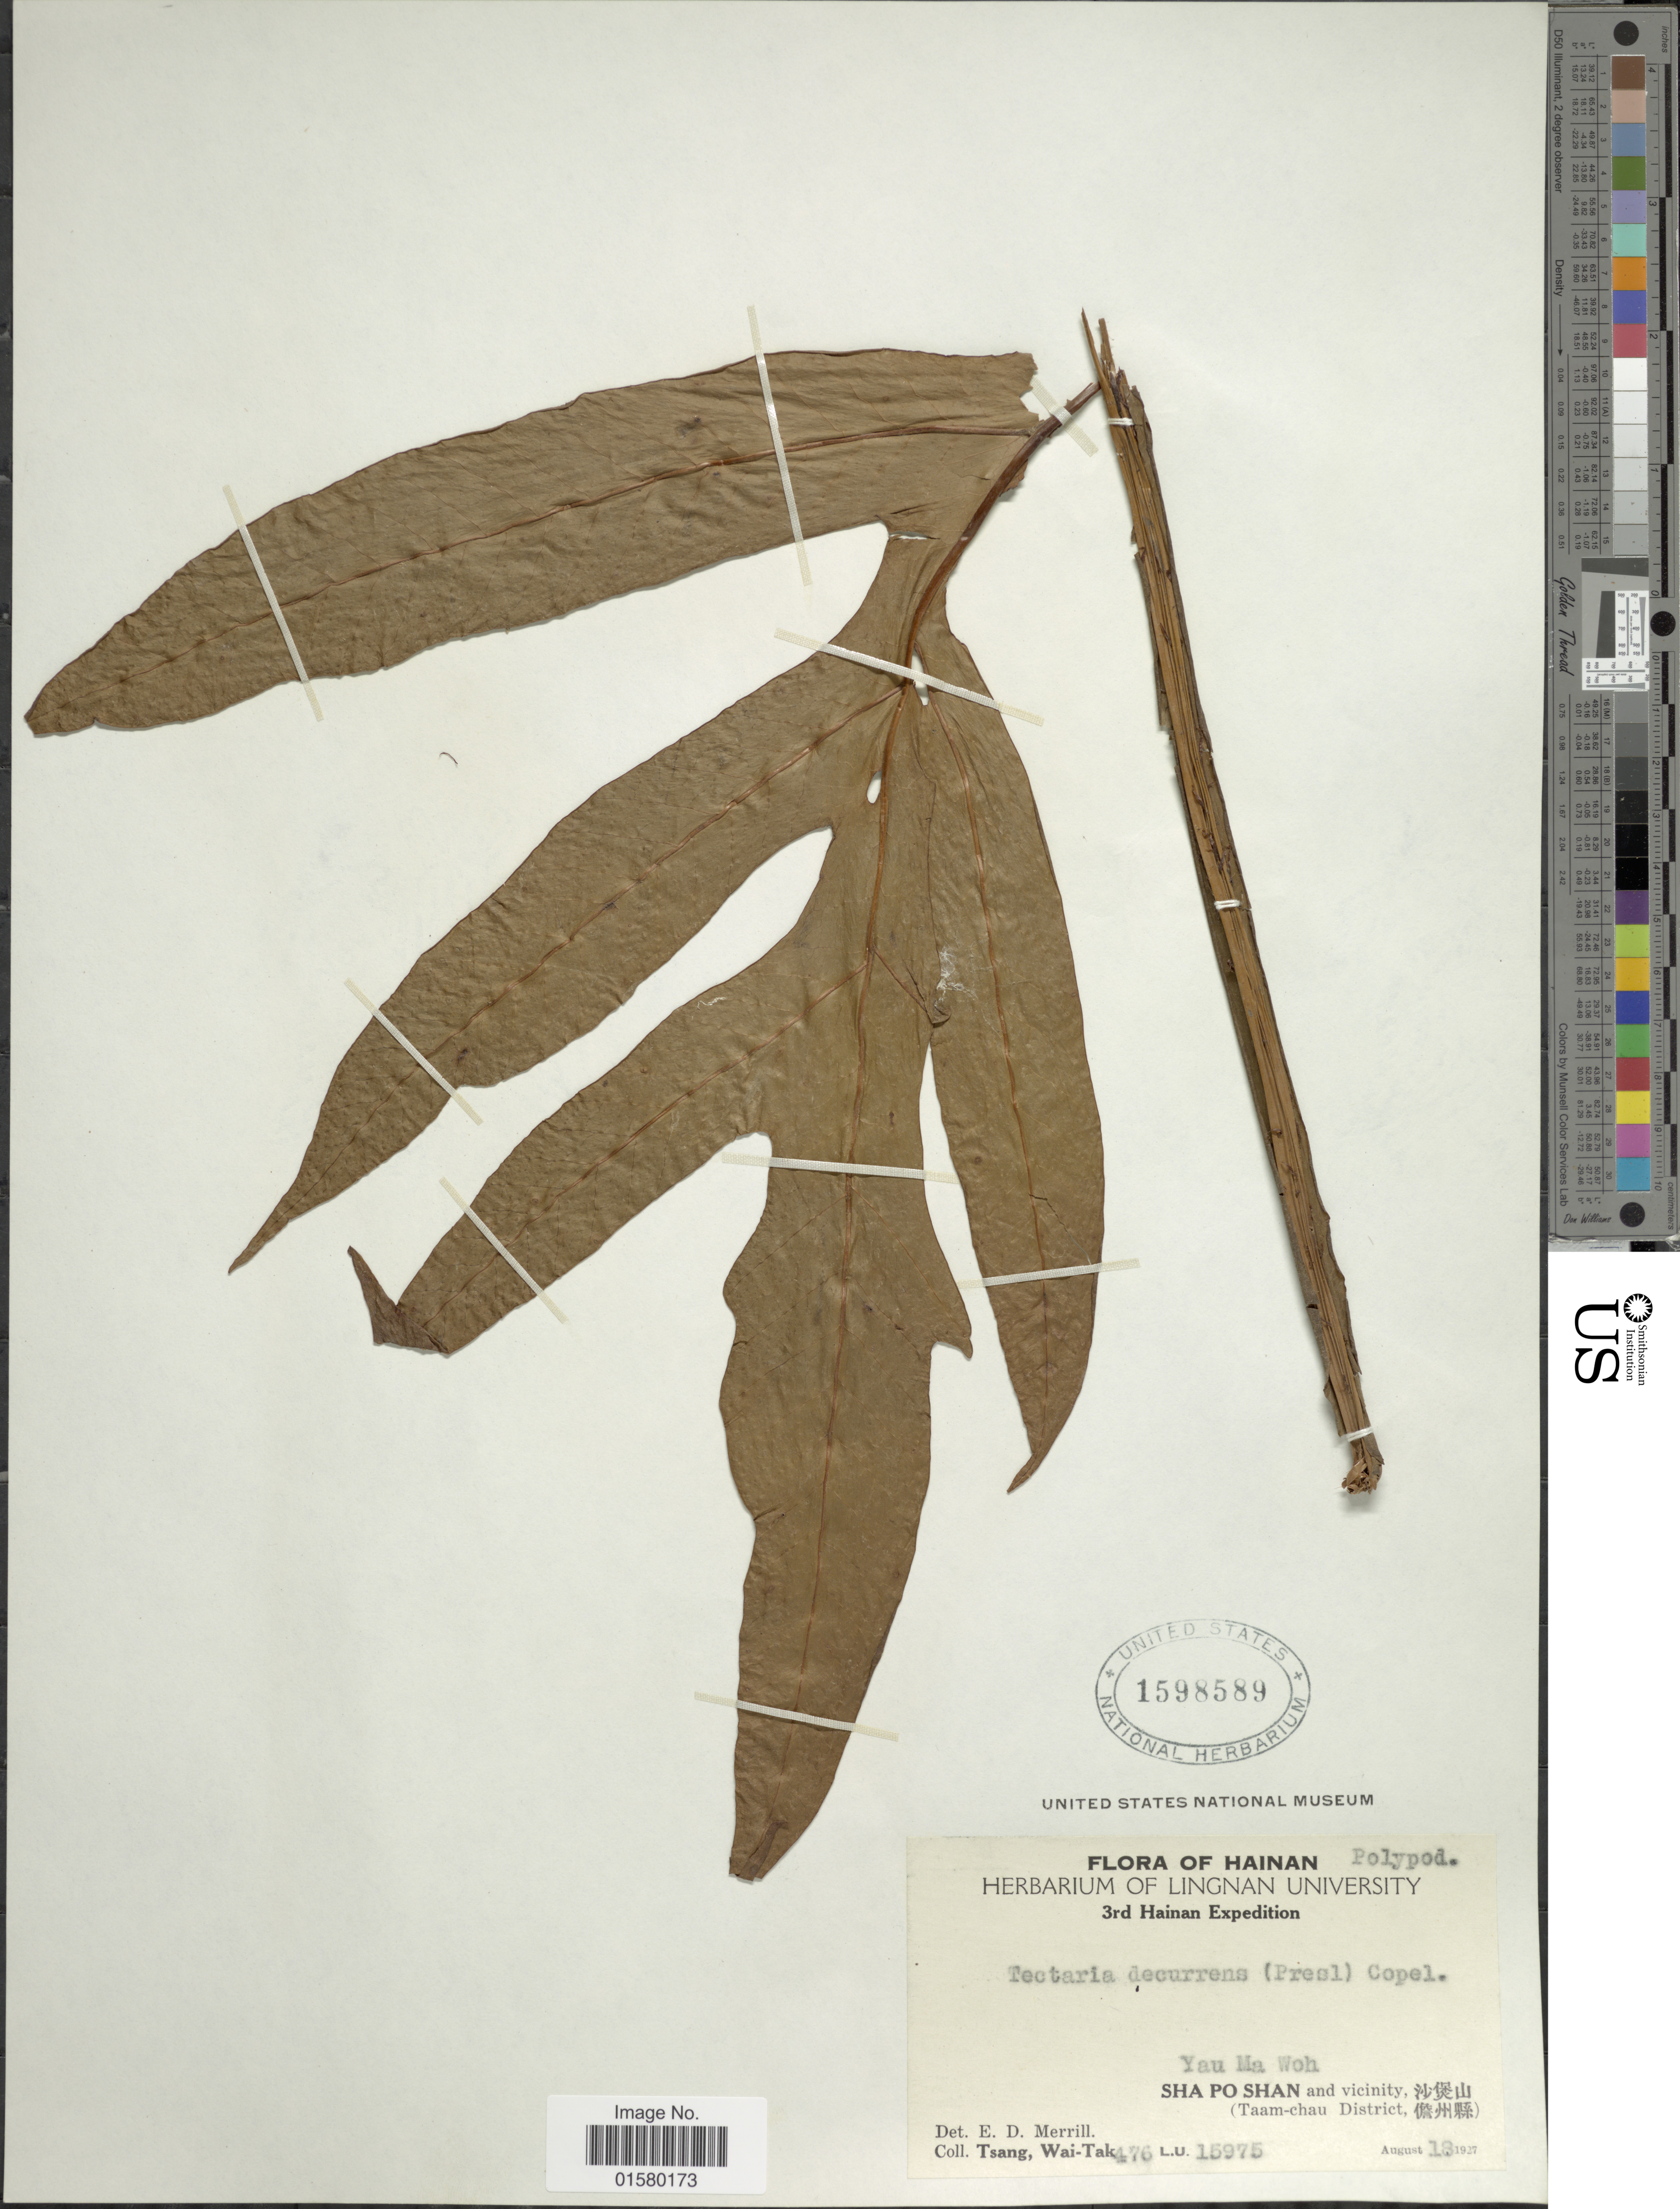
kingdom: Plantae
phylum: Tracheophyta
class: Polypodiopsida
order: Polypodiales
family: Tectariaceae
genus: Tectaria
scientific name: Tectaria decurrens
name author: (Presel.) Copel. in Elmer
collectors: W. T. Tsang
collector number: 476/L.U.15975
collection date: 1927-08-13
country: China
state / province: Hainan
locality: Yau Ma Woh, Sha Po Shan and vicinity, Taam-chau District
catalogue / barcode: US 1598589